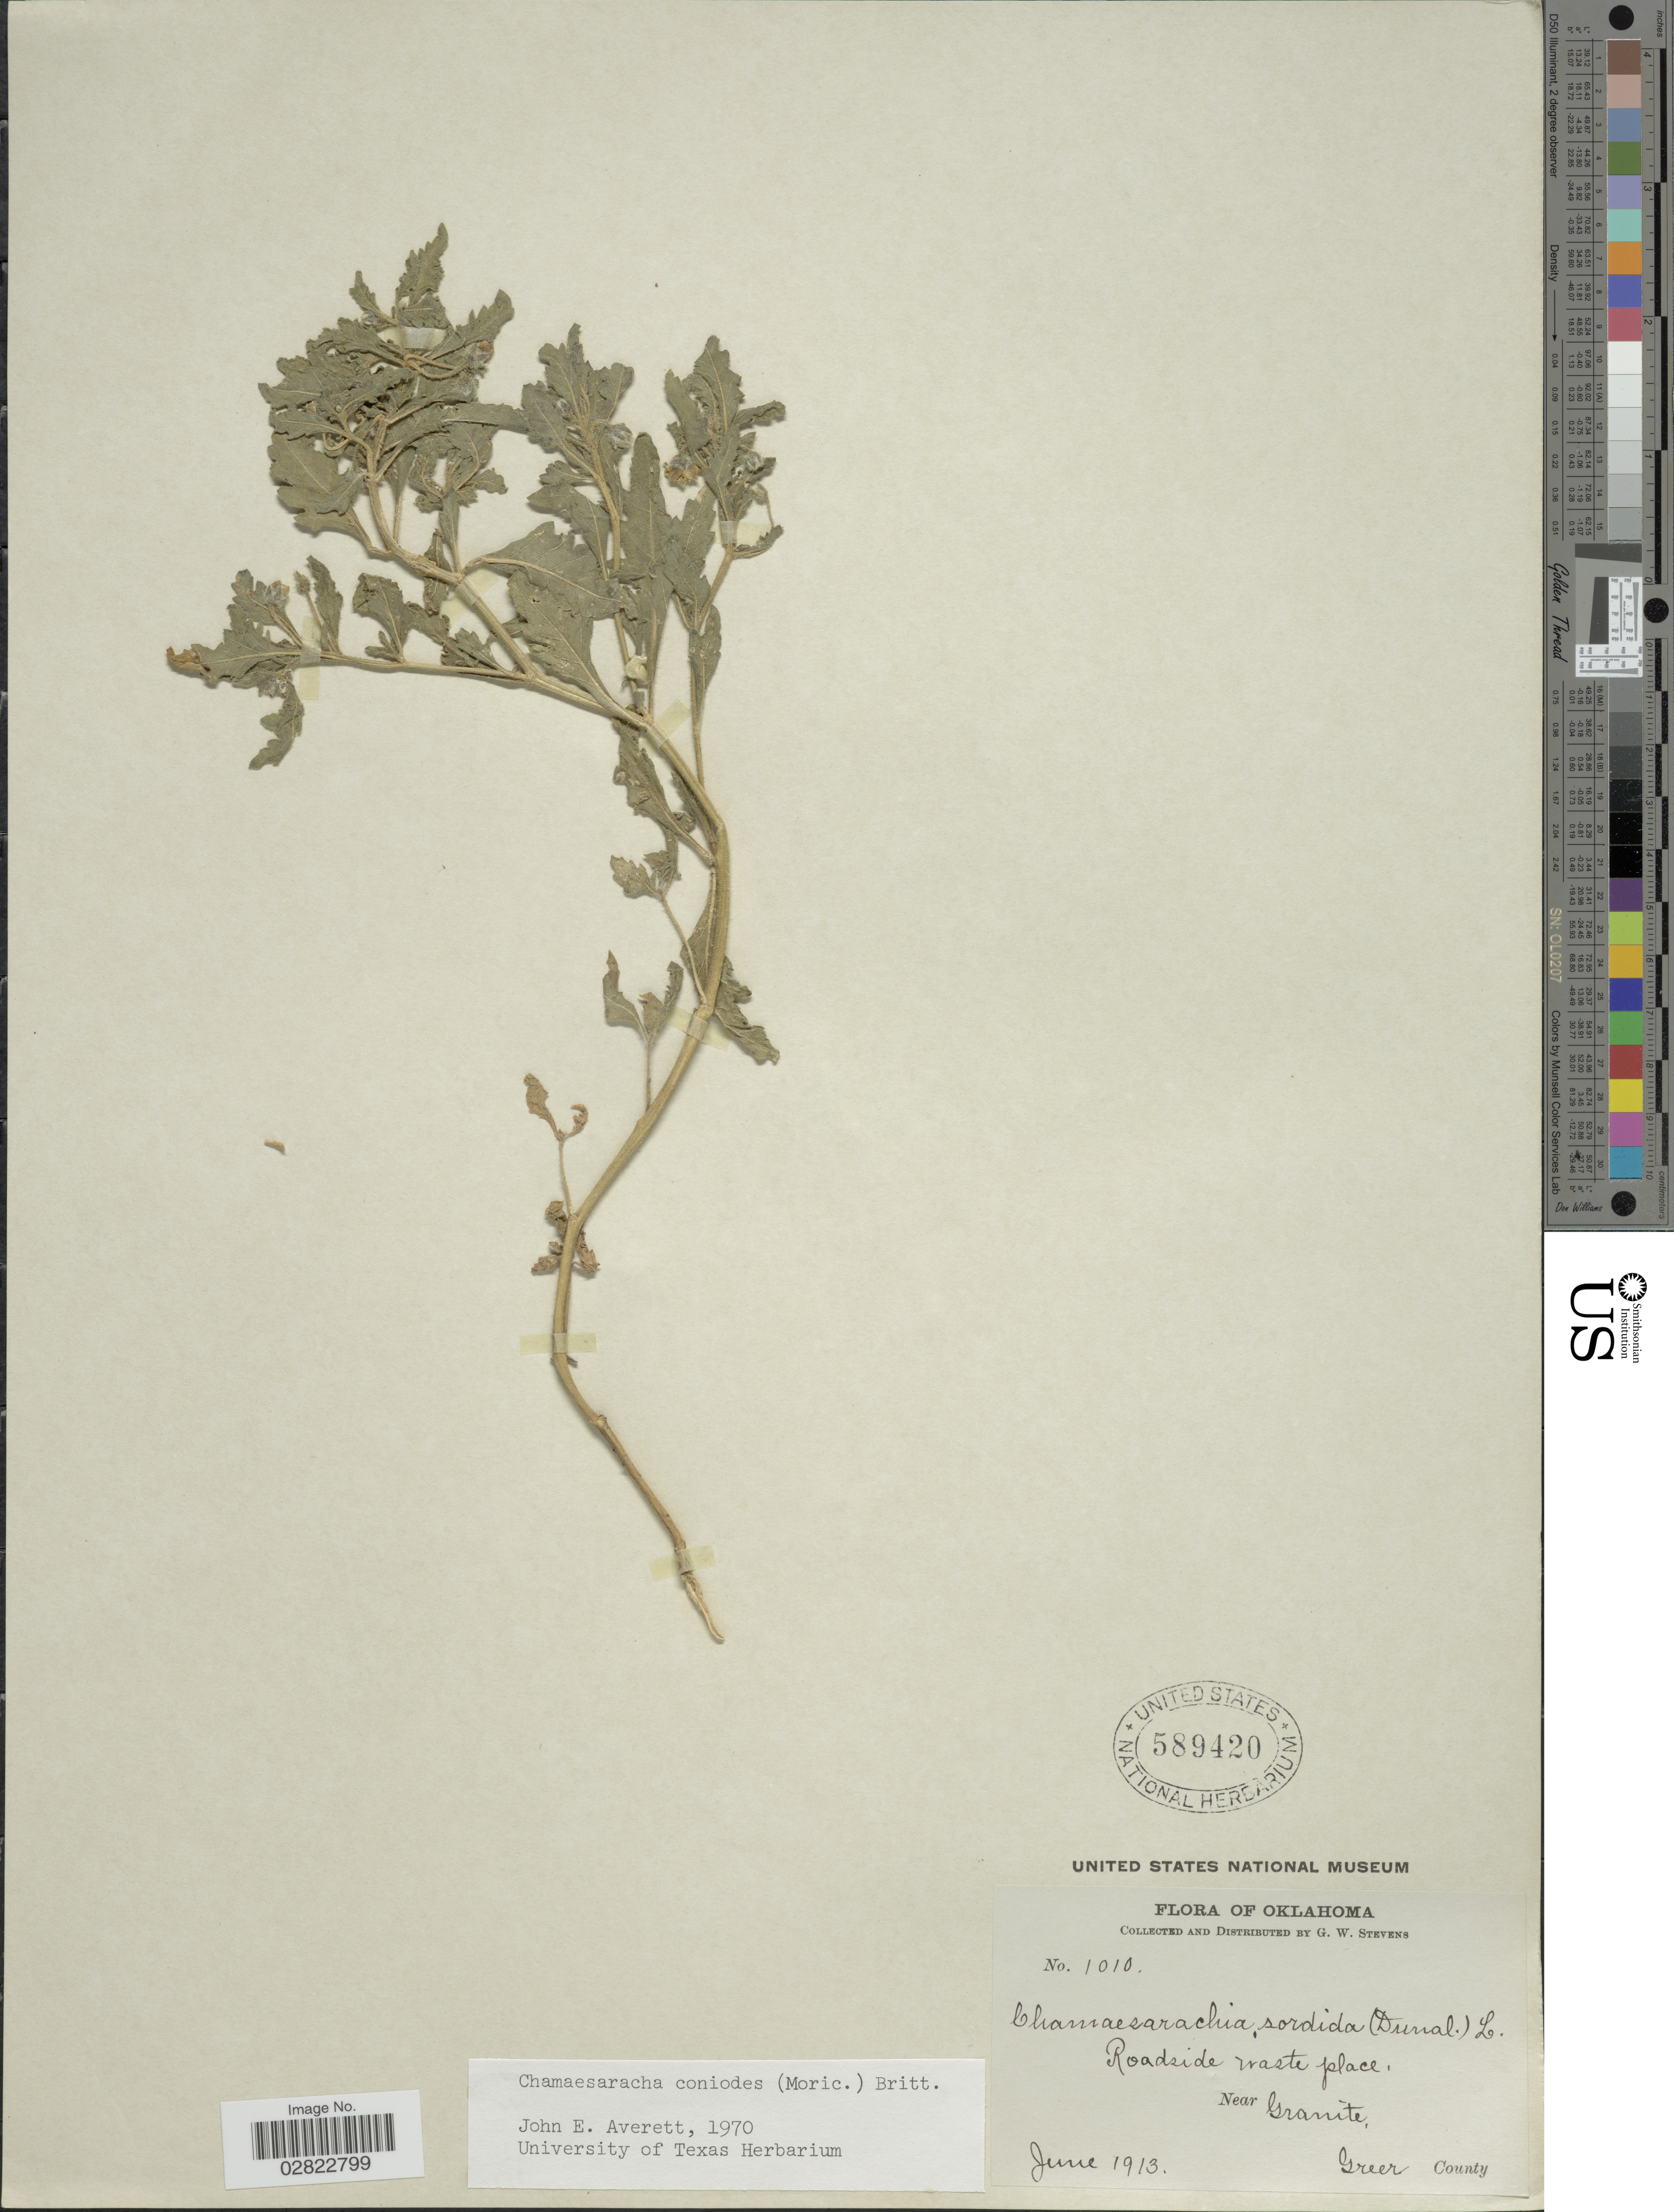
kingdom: Plantae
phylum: Tracheophyta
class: Magnoliopsida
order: Solanales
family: Solanaceae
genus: Chamaesaracha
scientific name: Chamaesaracha coniodes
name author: (Moric. ex Dunal) Britton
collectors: G. W. Stevens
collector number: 1010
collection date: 1913-06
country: United States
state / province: Oklahoma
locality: Roadside waste place, Near Granite, Greer County.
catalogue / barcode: US 589420